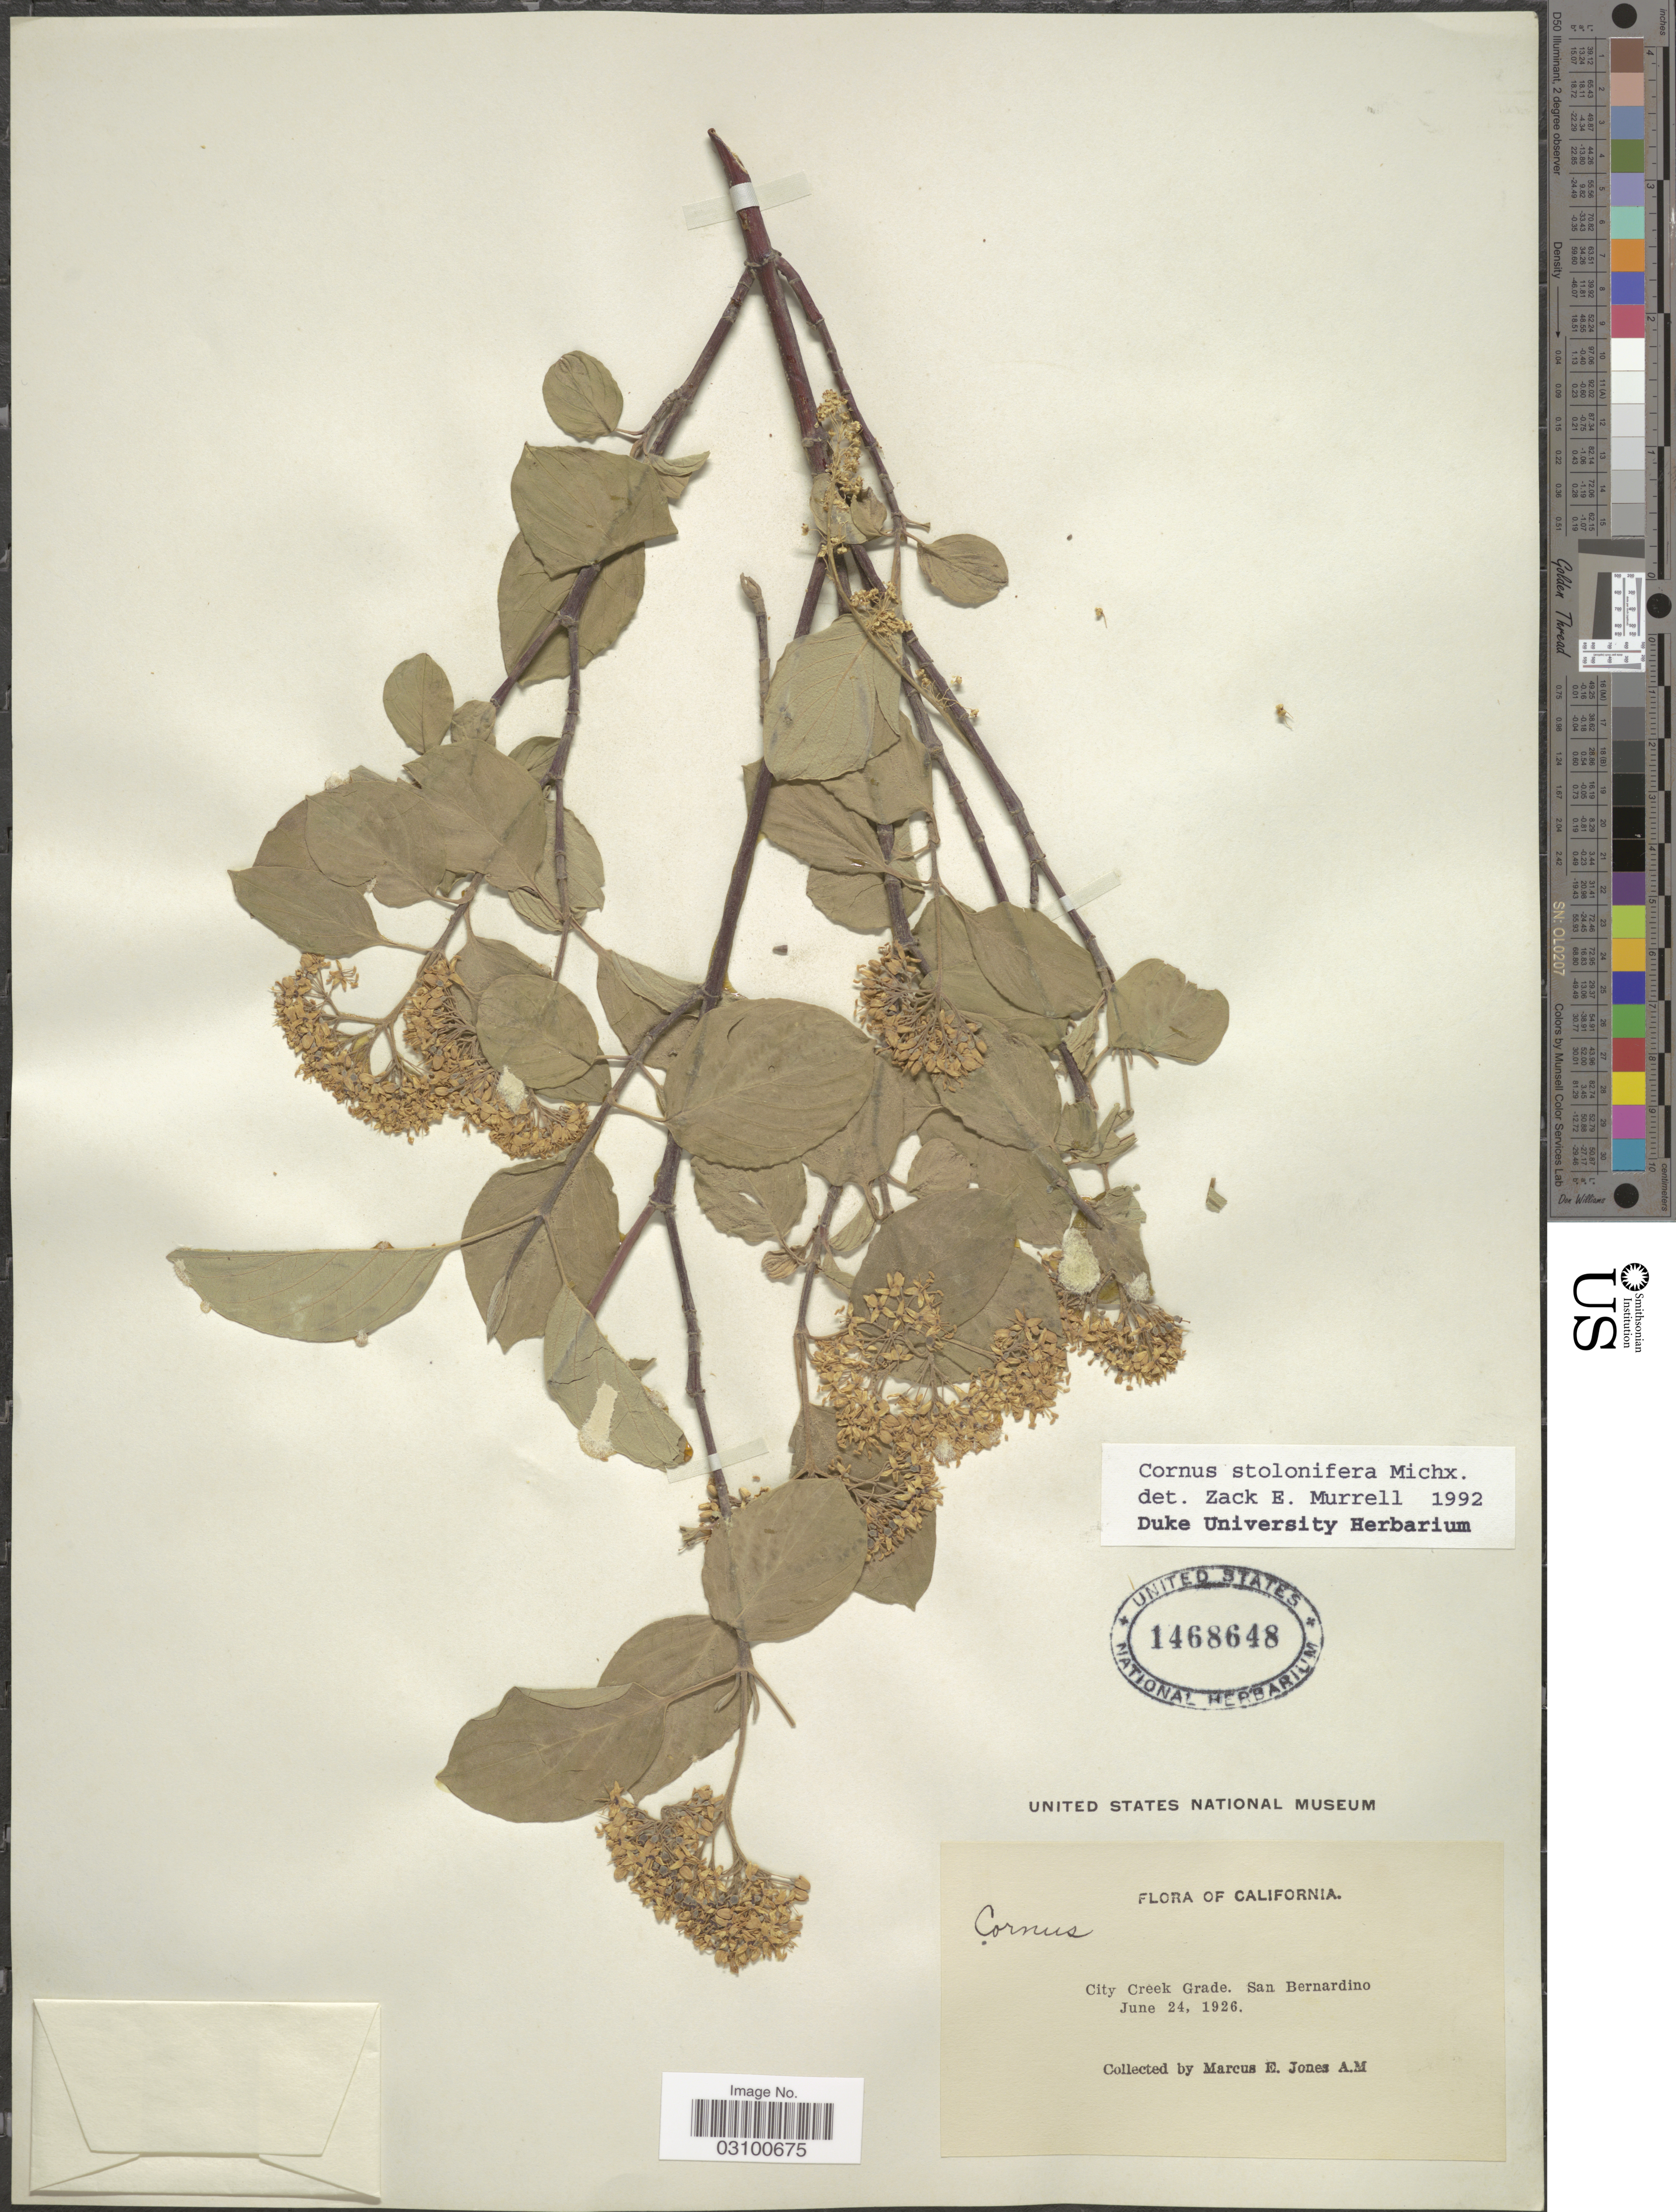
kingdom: Plantae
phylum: Tracheophyta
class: Magnoliopsida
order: Cornales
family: Cornaceae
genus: Cornus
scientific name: Cornus sericea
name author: L.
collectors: M. E. Jones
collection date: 1926-06-24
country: United States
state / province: California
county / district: San Bernardino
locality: City Creek Grade. San Bernardino.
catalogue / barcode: US 1468648